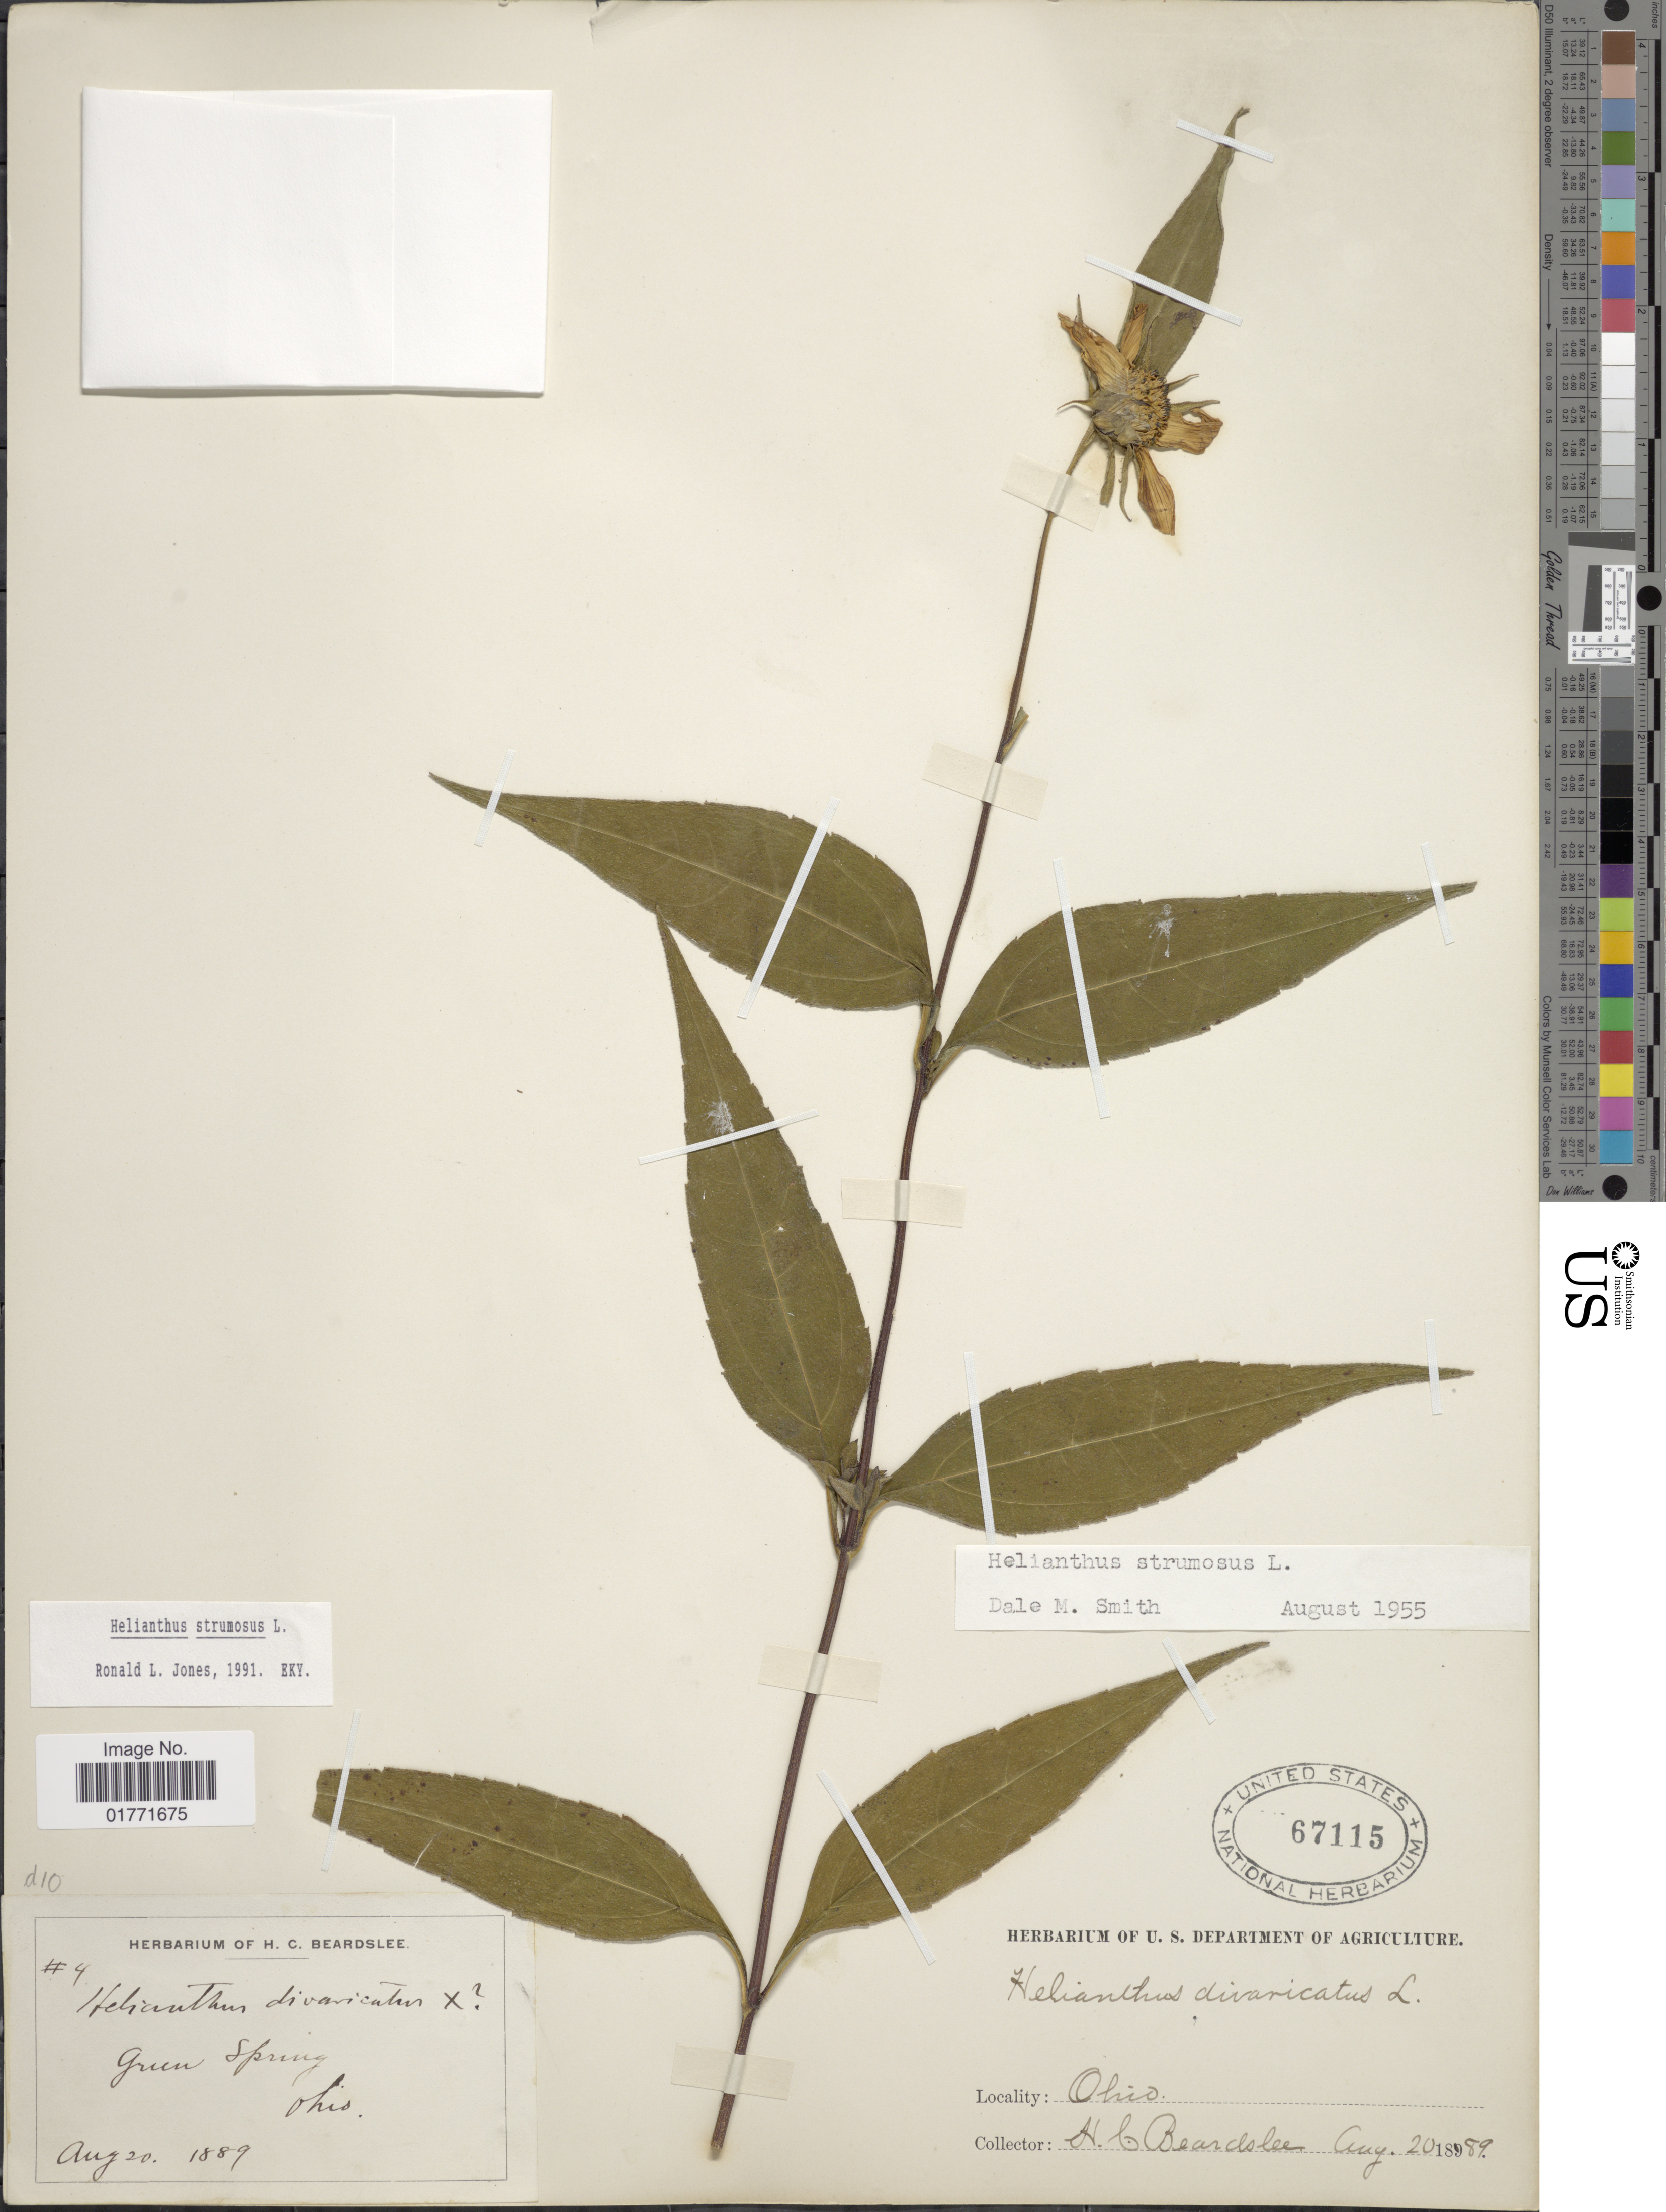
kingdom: Plantae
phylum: Tracheophyta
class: Magnoliopsida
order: Asterales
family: Asteraceae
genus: Helianthus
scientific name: Helianthus strumosus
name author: L.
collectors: H. Beardslee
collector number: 4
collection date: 1889-08-20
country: United States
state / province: Ohio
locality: Green Spring, Ohio.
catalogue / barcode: US 67115